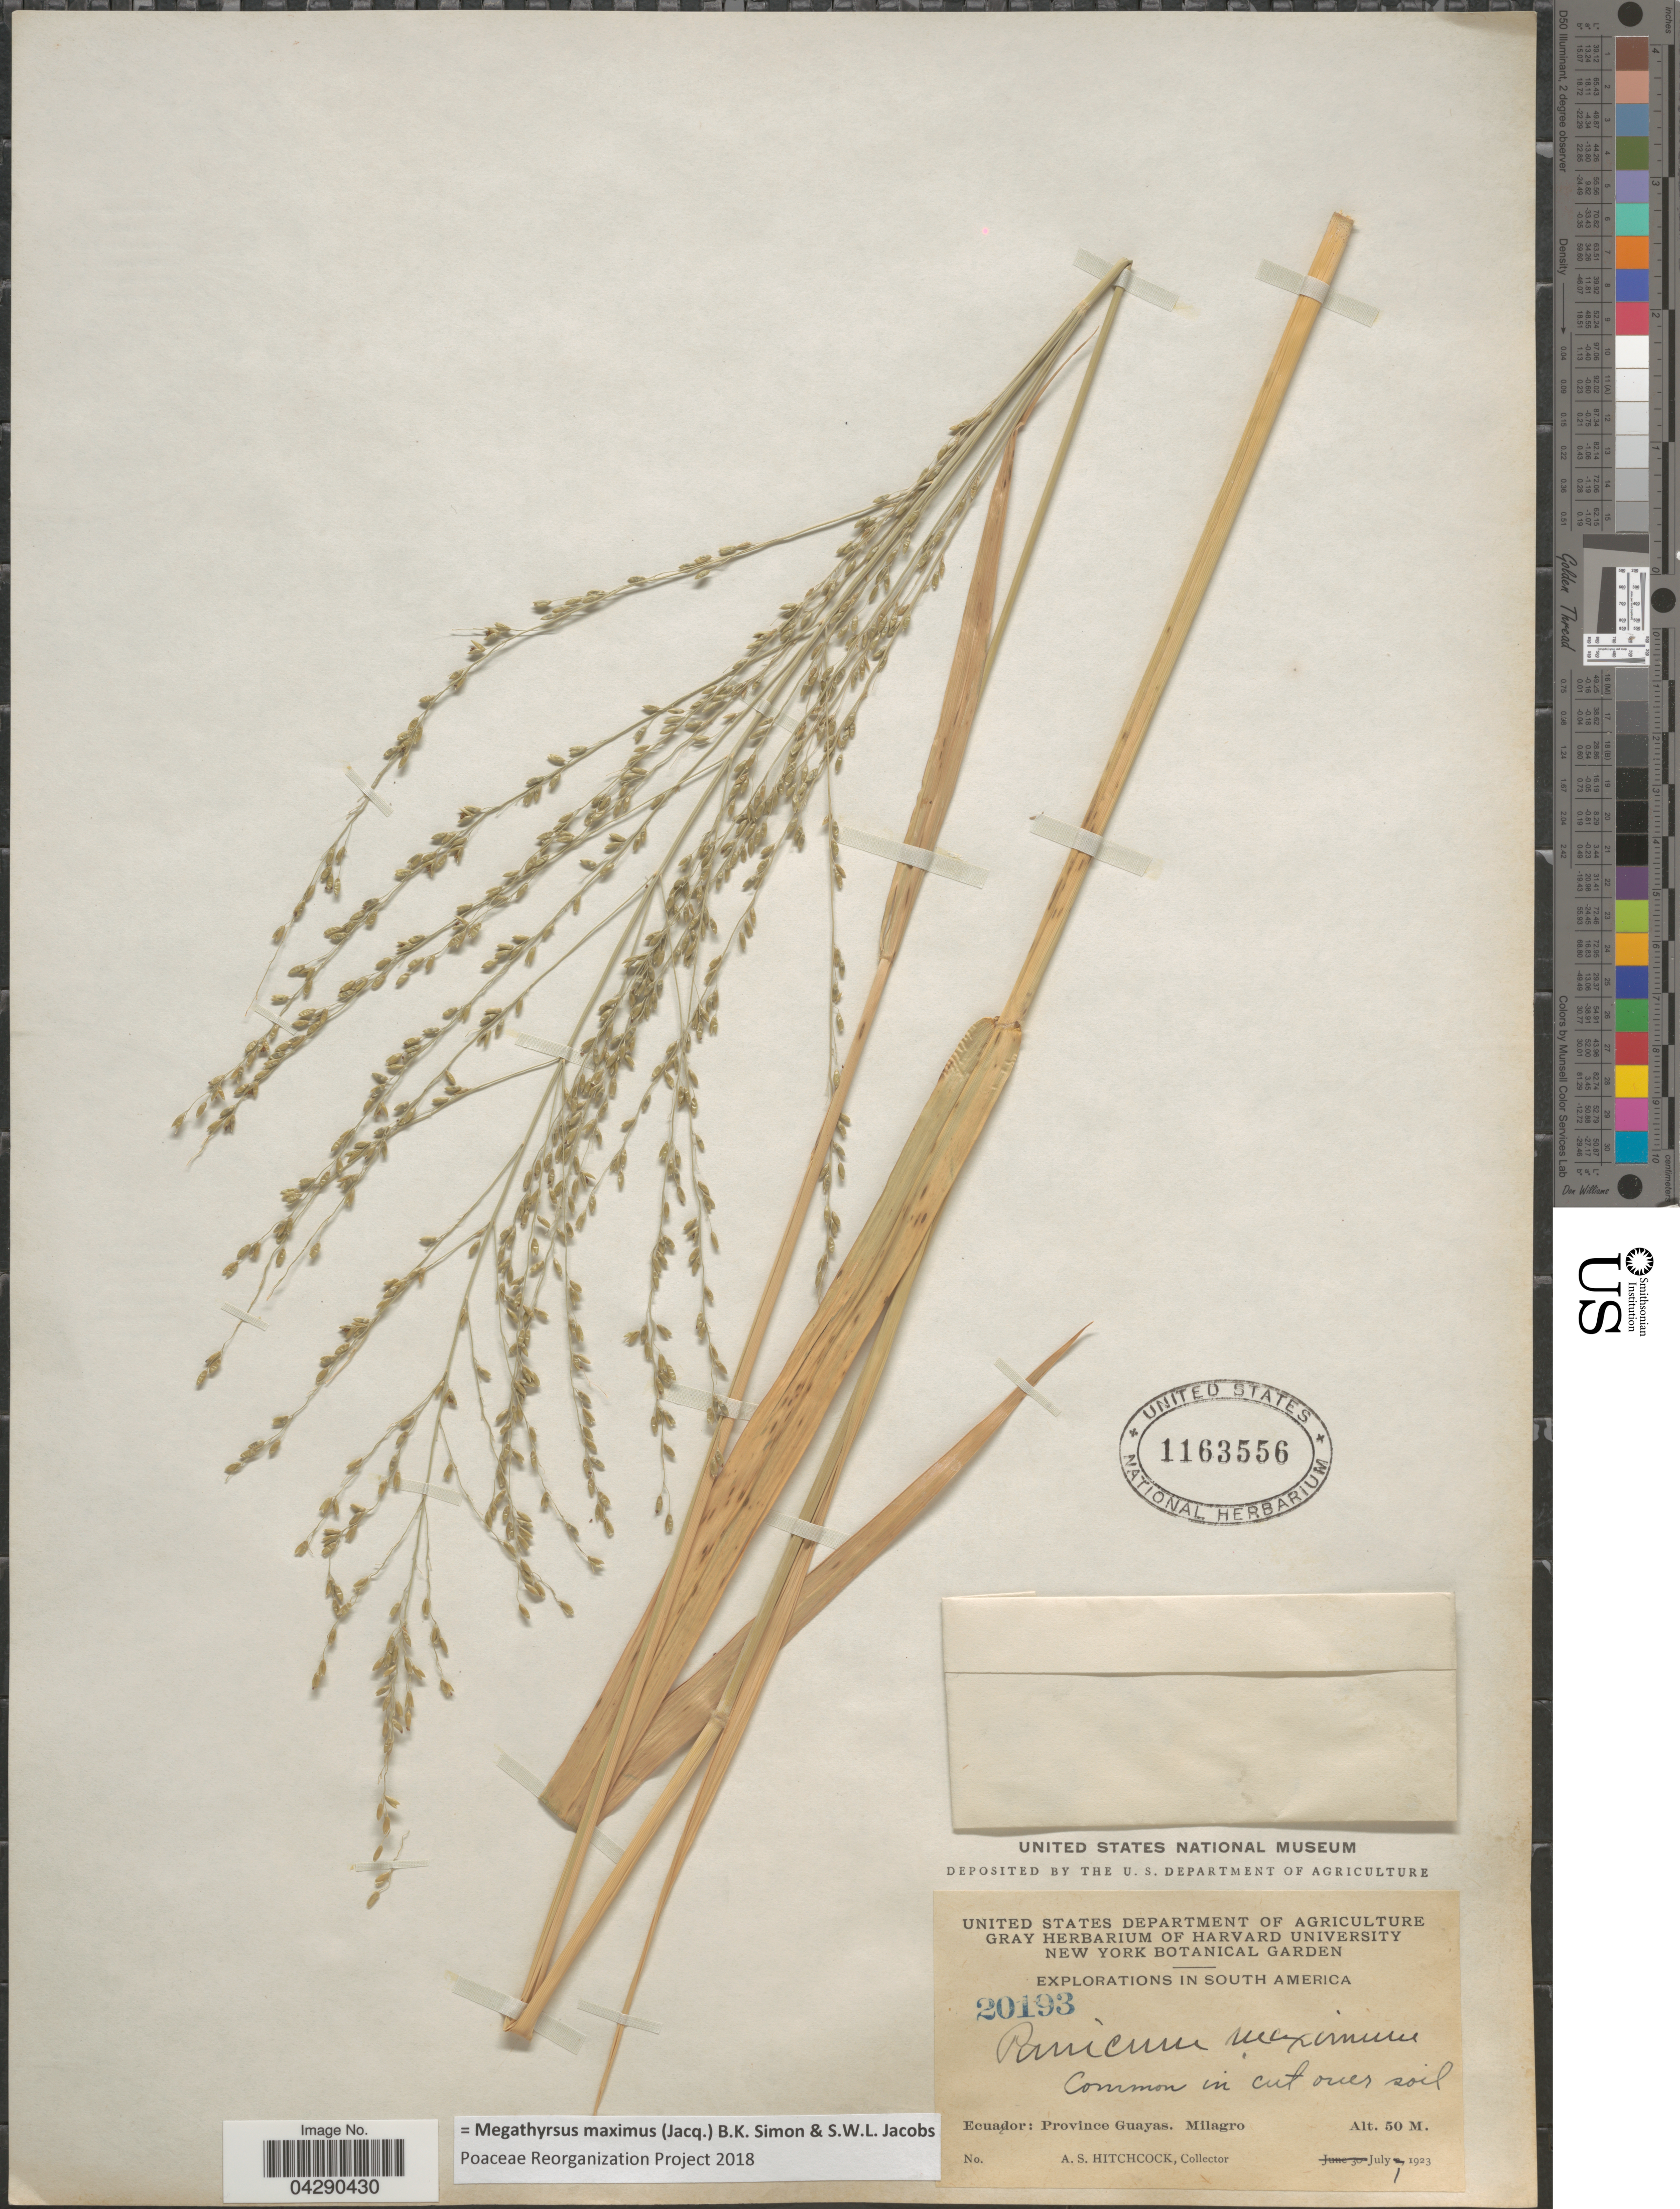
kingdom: Plantae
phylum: Tracheophyta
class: Liliopsida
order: Poales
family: Poaceae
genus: Megathyrsus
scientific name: Megathyrsus maximus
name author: (Jacq.) B.K. Simon & S.W.L. Jacobs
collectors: A. S. Hitchcock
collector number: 20193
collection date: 1923-07-01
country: Ecuador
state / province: Guayas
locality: Explorations in South America. Milagro.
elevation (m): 50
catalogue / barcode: US 1163556